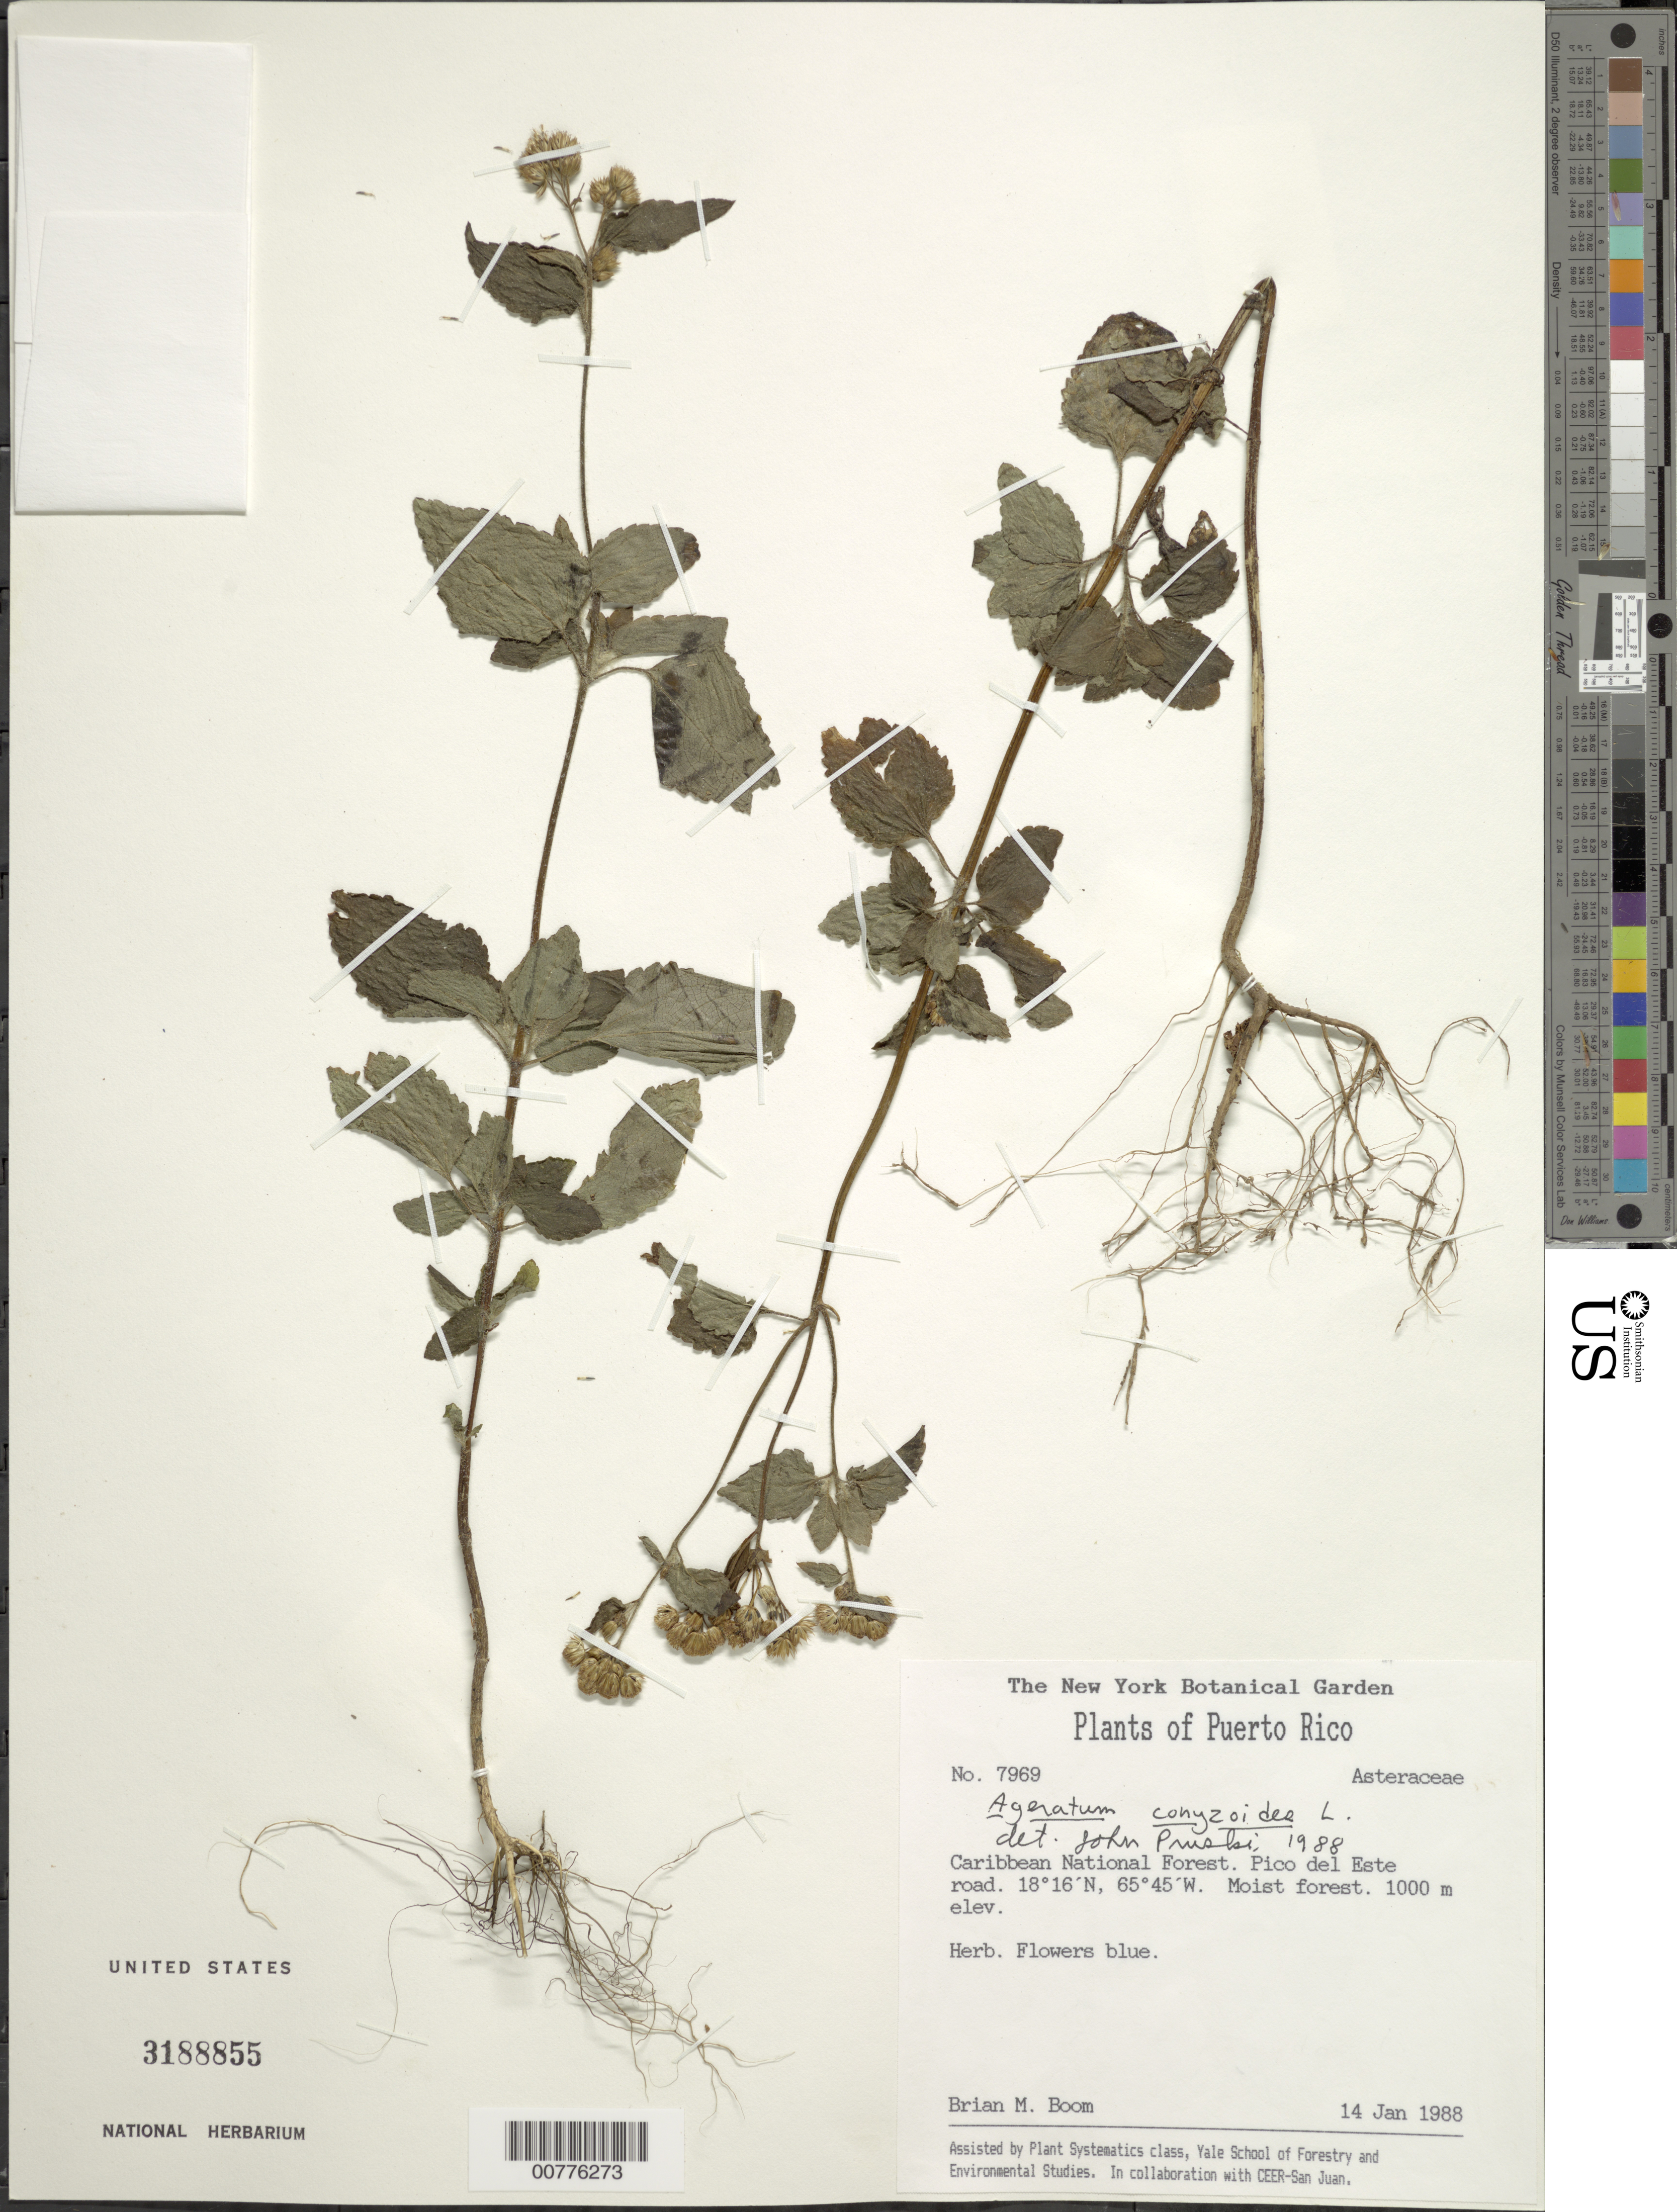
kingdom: Plantae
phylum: Tracheophyta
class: Magnoliopsida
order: Asterales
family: Asteraceae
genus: Ageratum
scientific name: Ageratum conyzoides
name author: L.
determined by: Pruski, J. F.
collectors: B. M. Boom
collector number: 7969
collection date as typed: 14 Jan 1988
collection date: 1988-01-14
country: Puerto Rico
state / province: Luquillo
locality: Caribbean National Forest. Pico del Este road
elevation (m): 1000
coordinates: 18.26666667, -65.75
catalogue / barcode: US 3188855